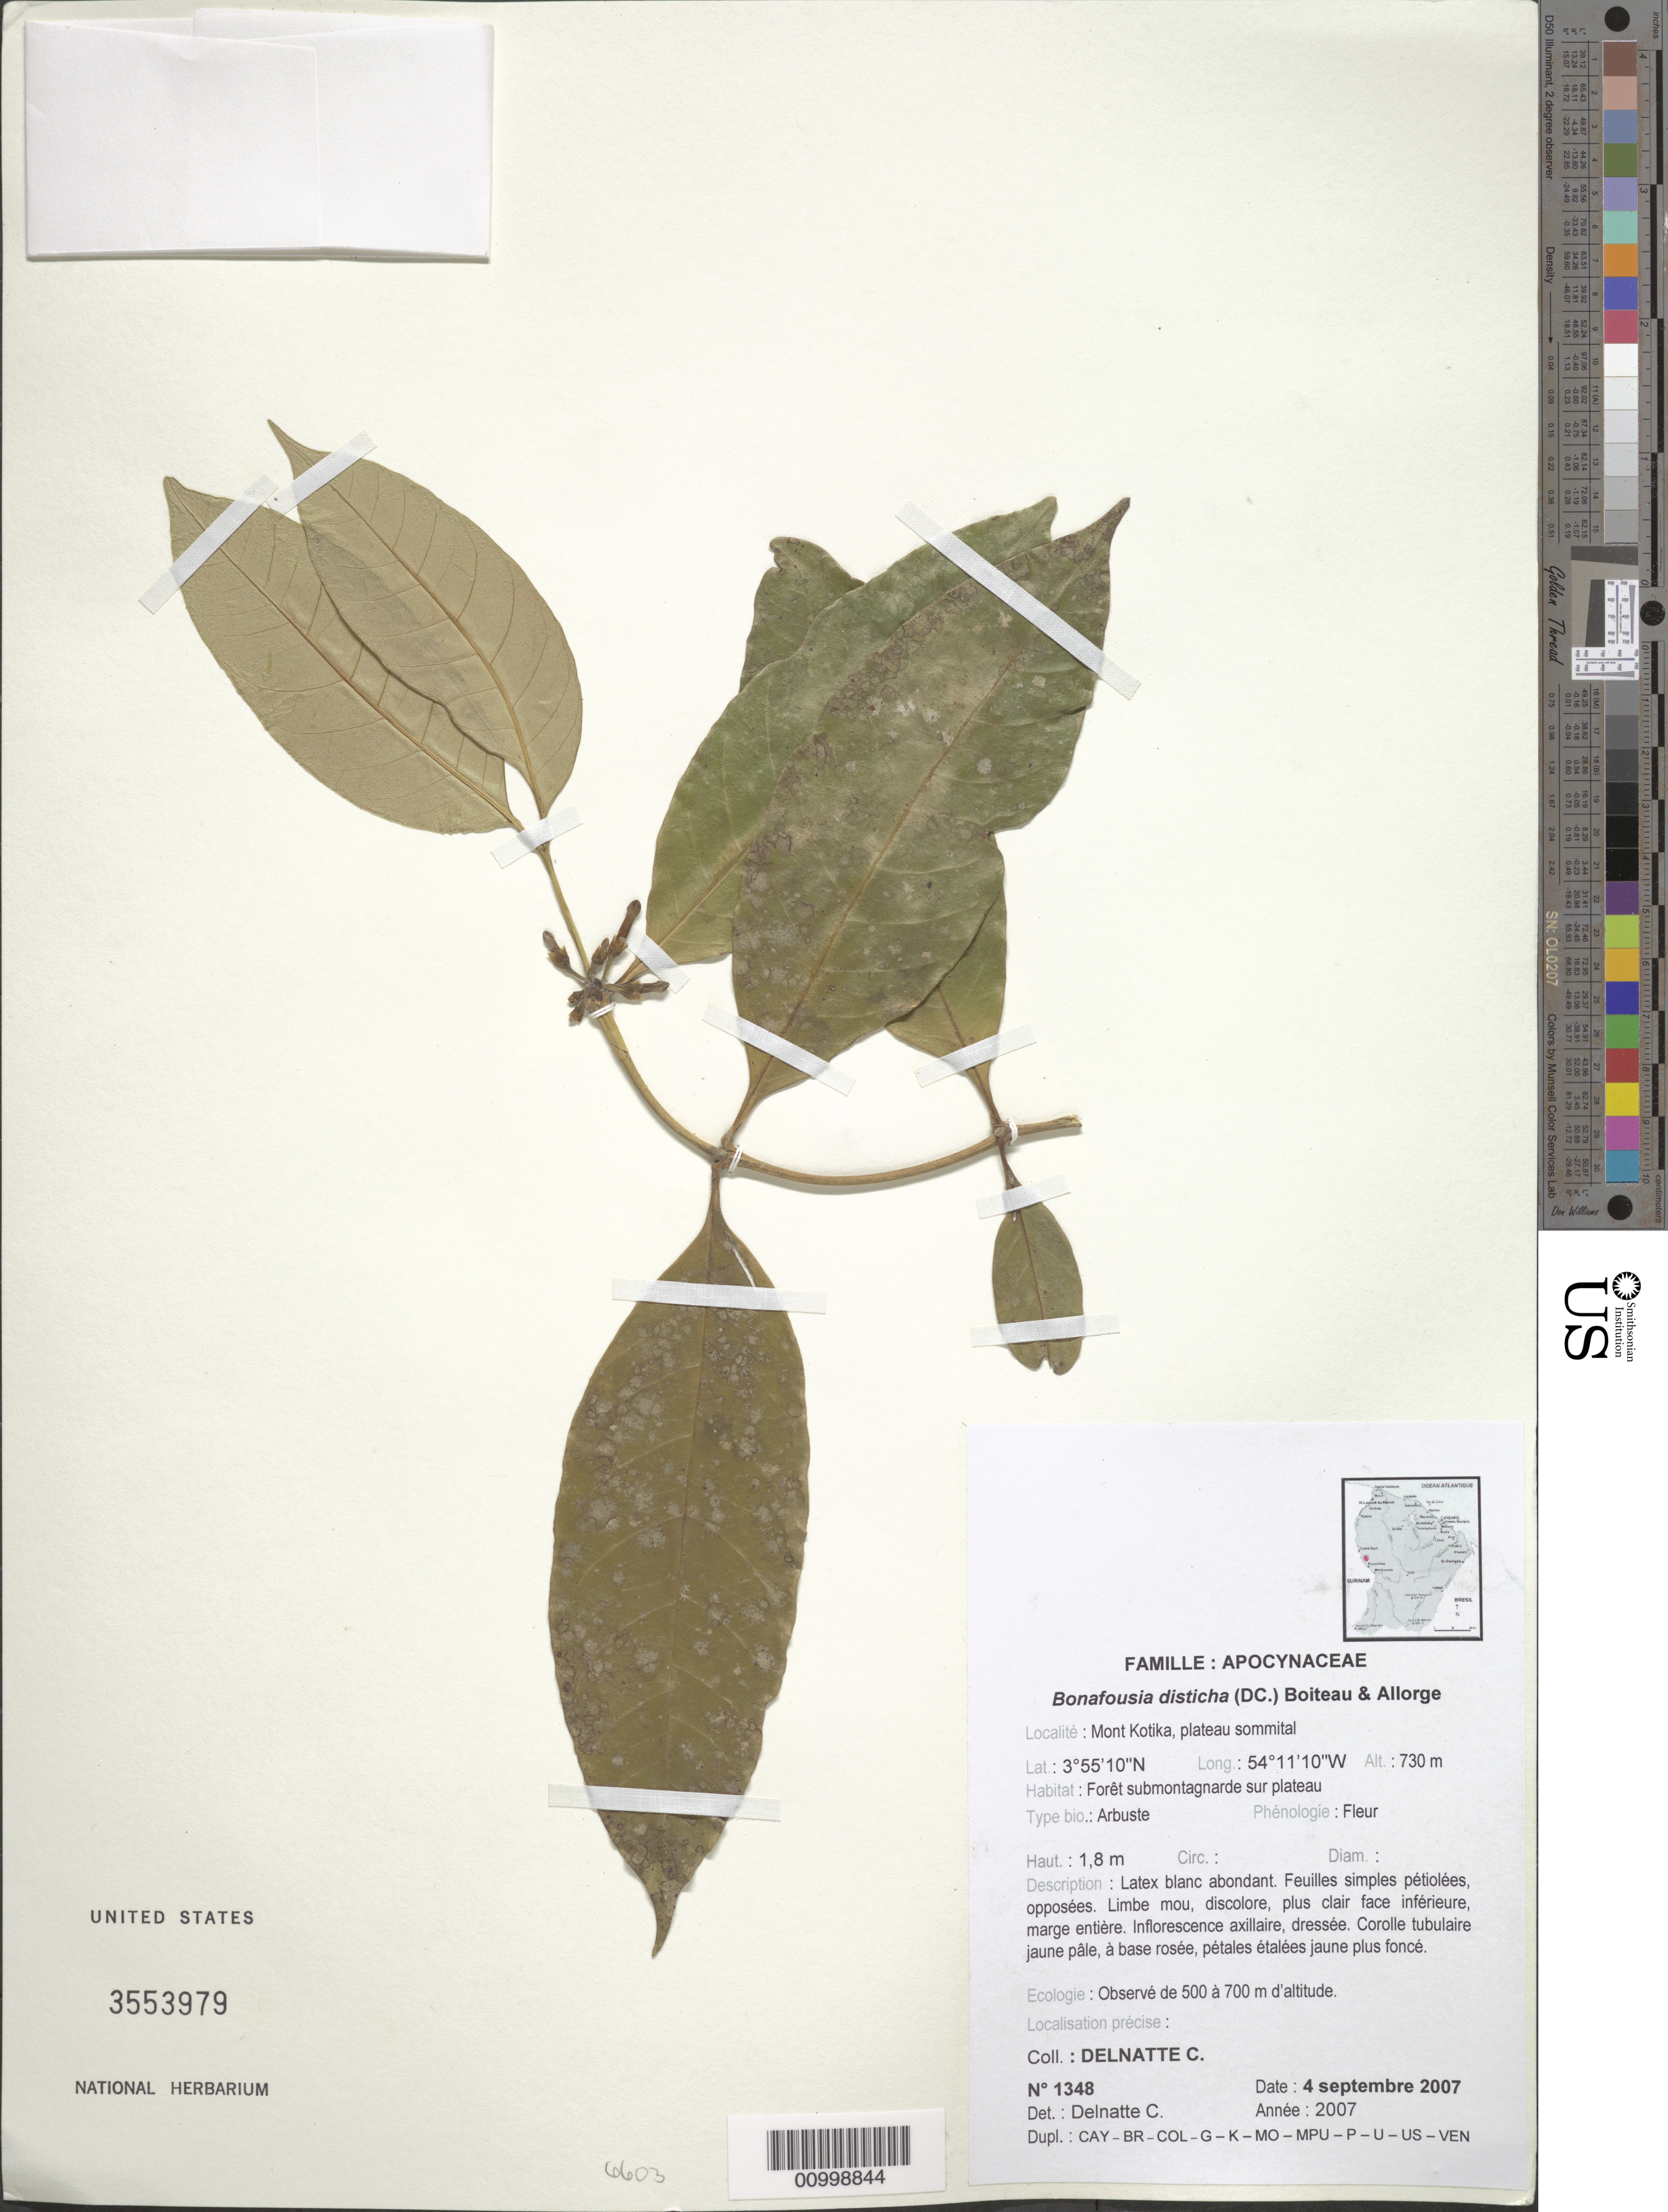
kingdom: Plantae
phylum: Tracheophyta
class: Magnoliopsida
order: Gentianales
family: Apocynaceae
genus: Bonafousia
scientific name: Bonafousia disticha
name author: (A. DC.) Boiteau & L. Allorge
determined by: Delnatte, C.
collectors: C. Delnatte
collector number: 1348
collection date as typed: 4-Sep-07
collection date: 2007-09-04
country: French Guiana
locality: Mont Kotika, plateau sommital. Observé de 500 a 700m d'altitude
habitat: Foret submontagnarde sur plateau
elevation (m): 730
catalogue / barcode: US 3553979